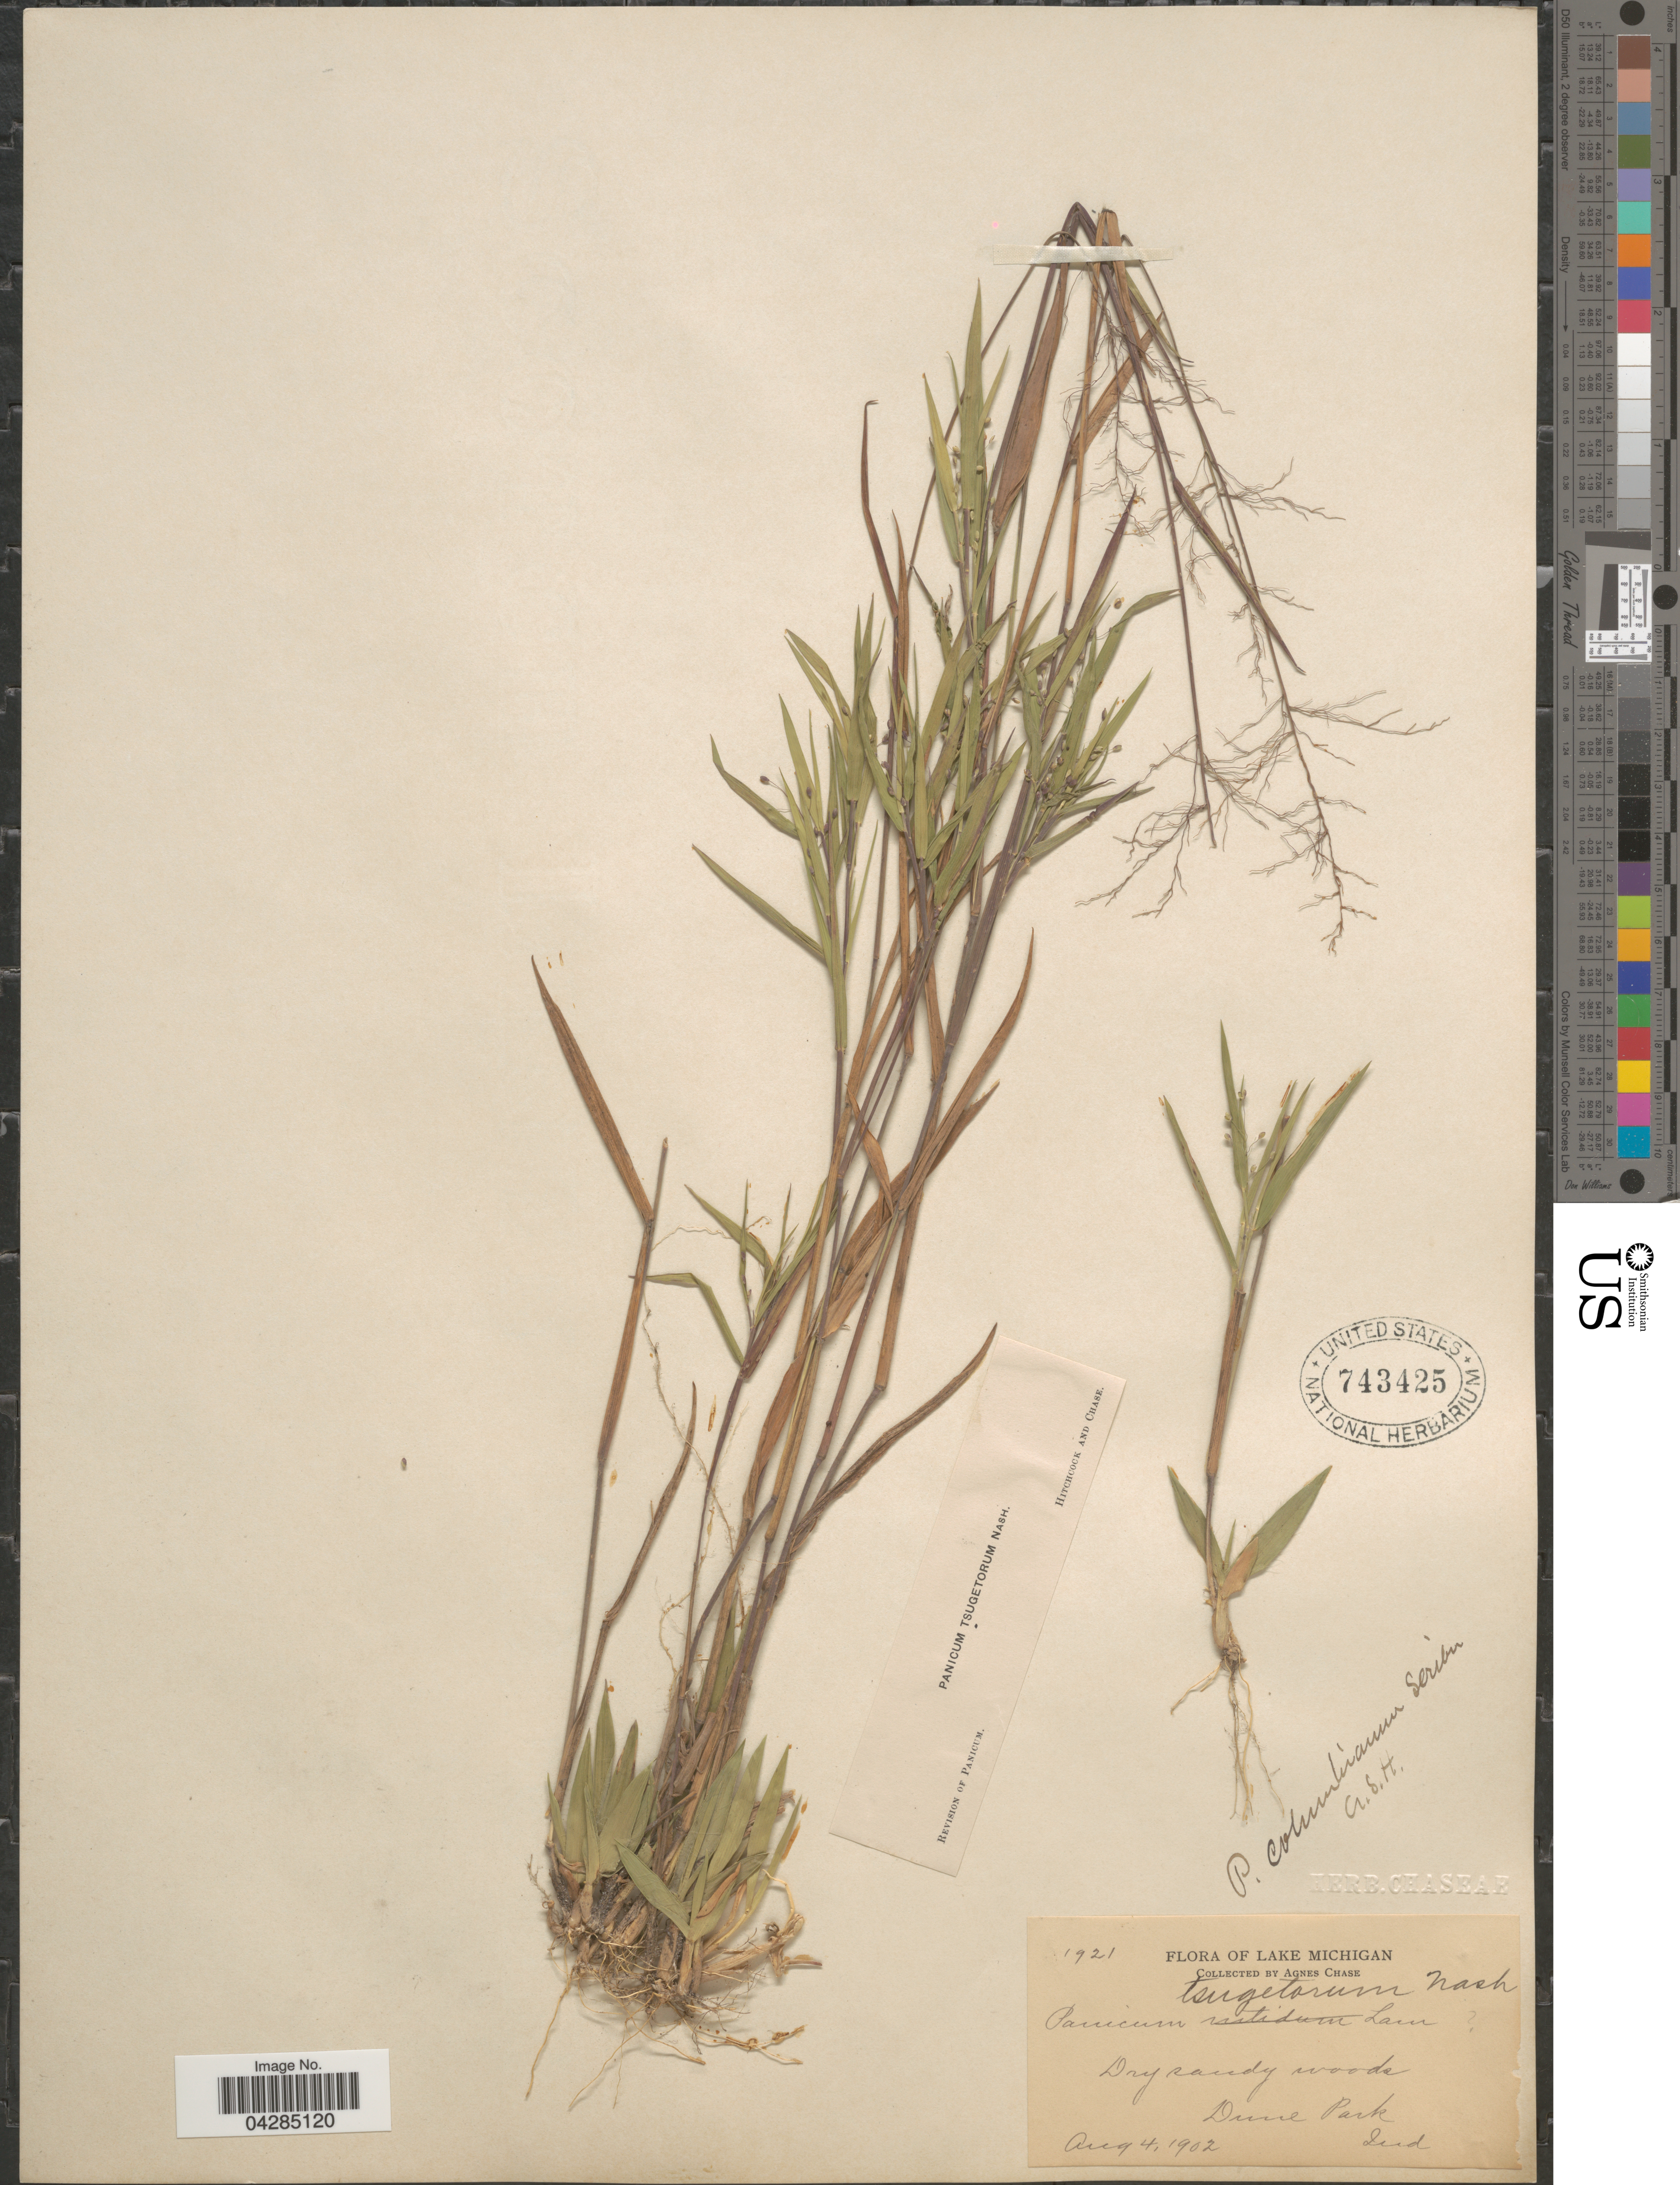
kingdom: Plantae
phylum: Tracheophyta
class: Liliopsida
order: Poales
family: Poaceae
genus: Dichanthelium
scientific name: Dichanthelium portoricense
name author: (Desv. ex Ham.) B.F. Hansen & Wunderlin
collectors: A. Chase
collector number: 1921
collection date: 1902-08-04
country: United States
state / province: Indiana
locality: Dune Park. Lake Michigan.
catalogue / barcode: US 743425